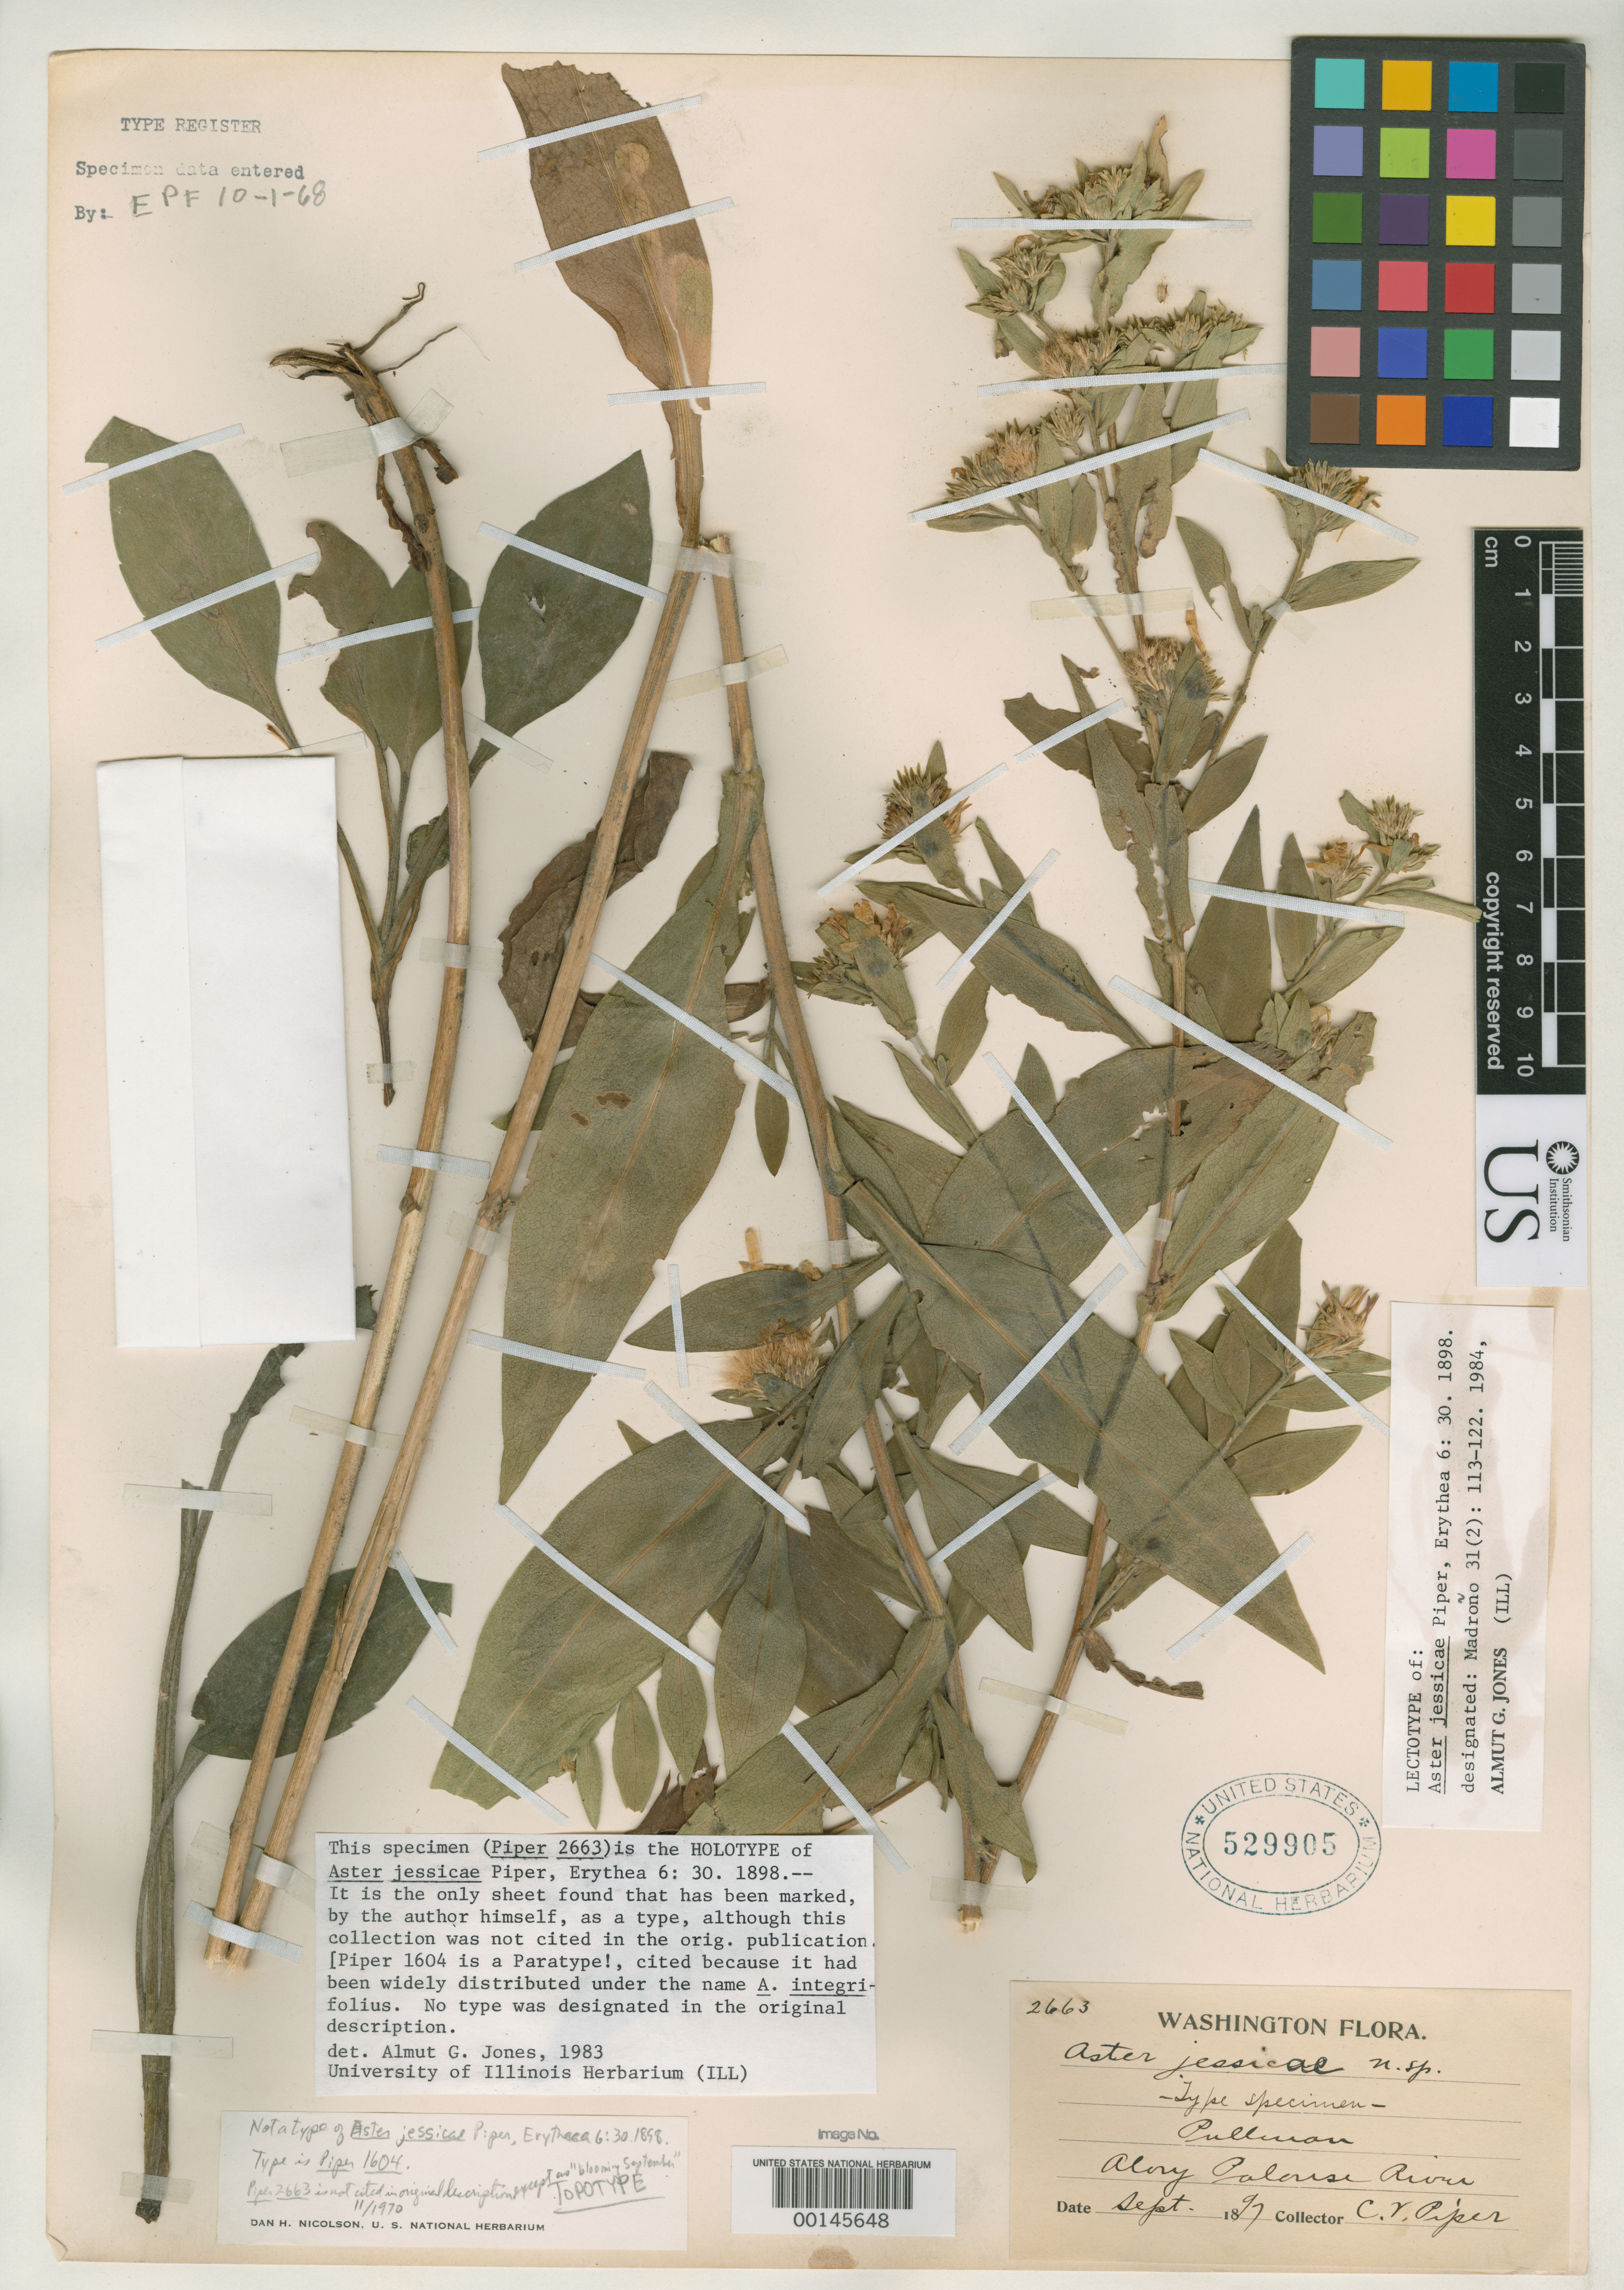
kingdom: Plantae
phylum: Tracheophyta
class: Magnoliopsida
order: Asterales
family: Asteraceae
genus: Aster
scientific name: Aster jessicae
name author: Piper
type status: Holotype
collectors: C. V. Piper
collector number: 2663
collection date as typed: Sep 1897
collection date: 1897-09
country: United States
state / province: Washington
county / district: Whitman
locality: Pullman, along Palouse River.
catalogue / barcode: US 529905